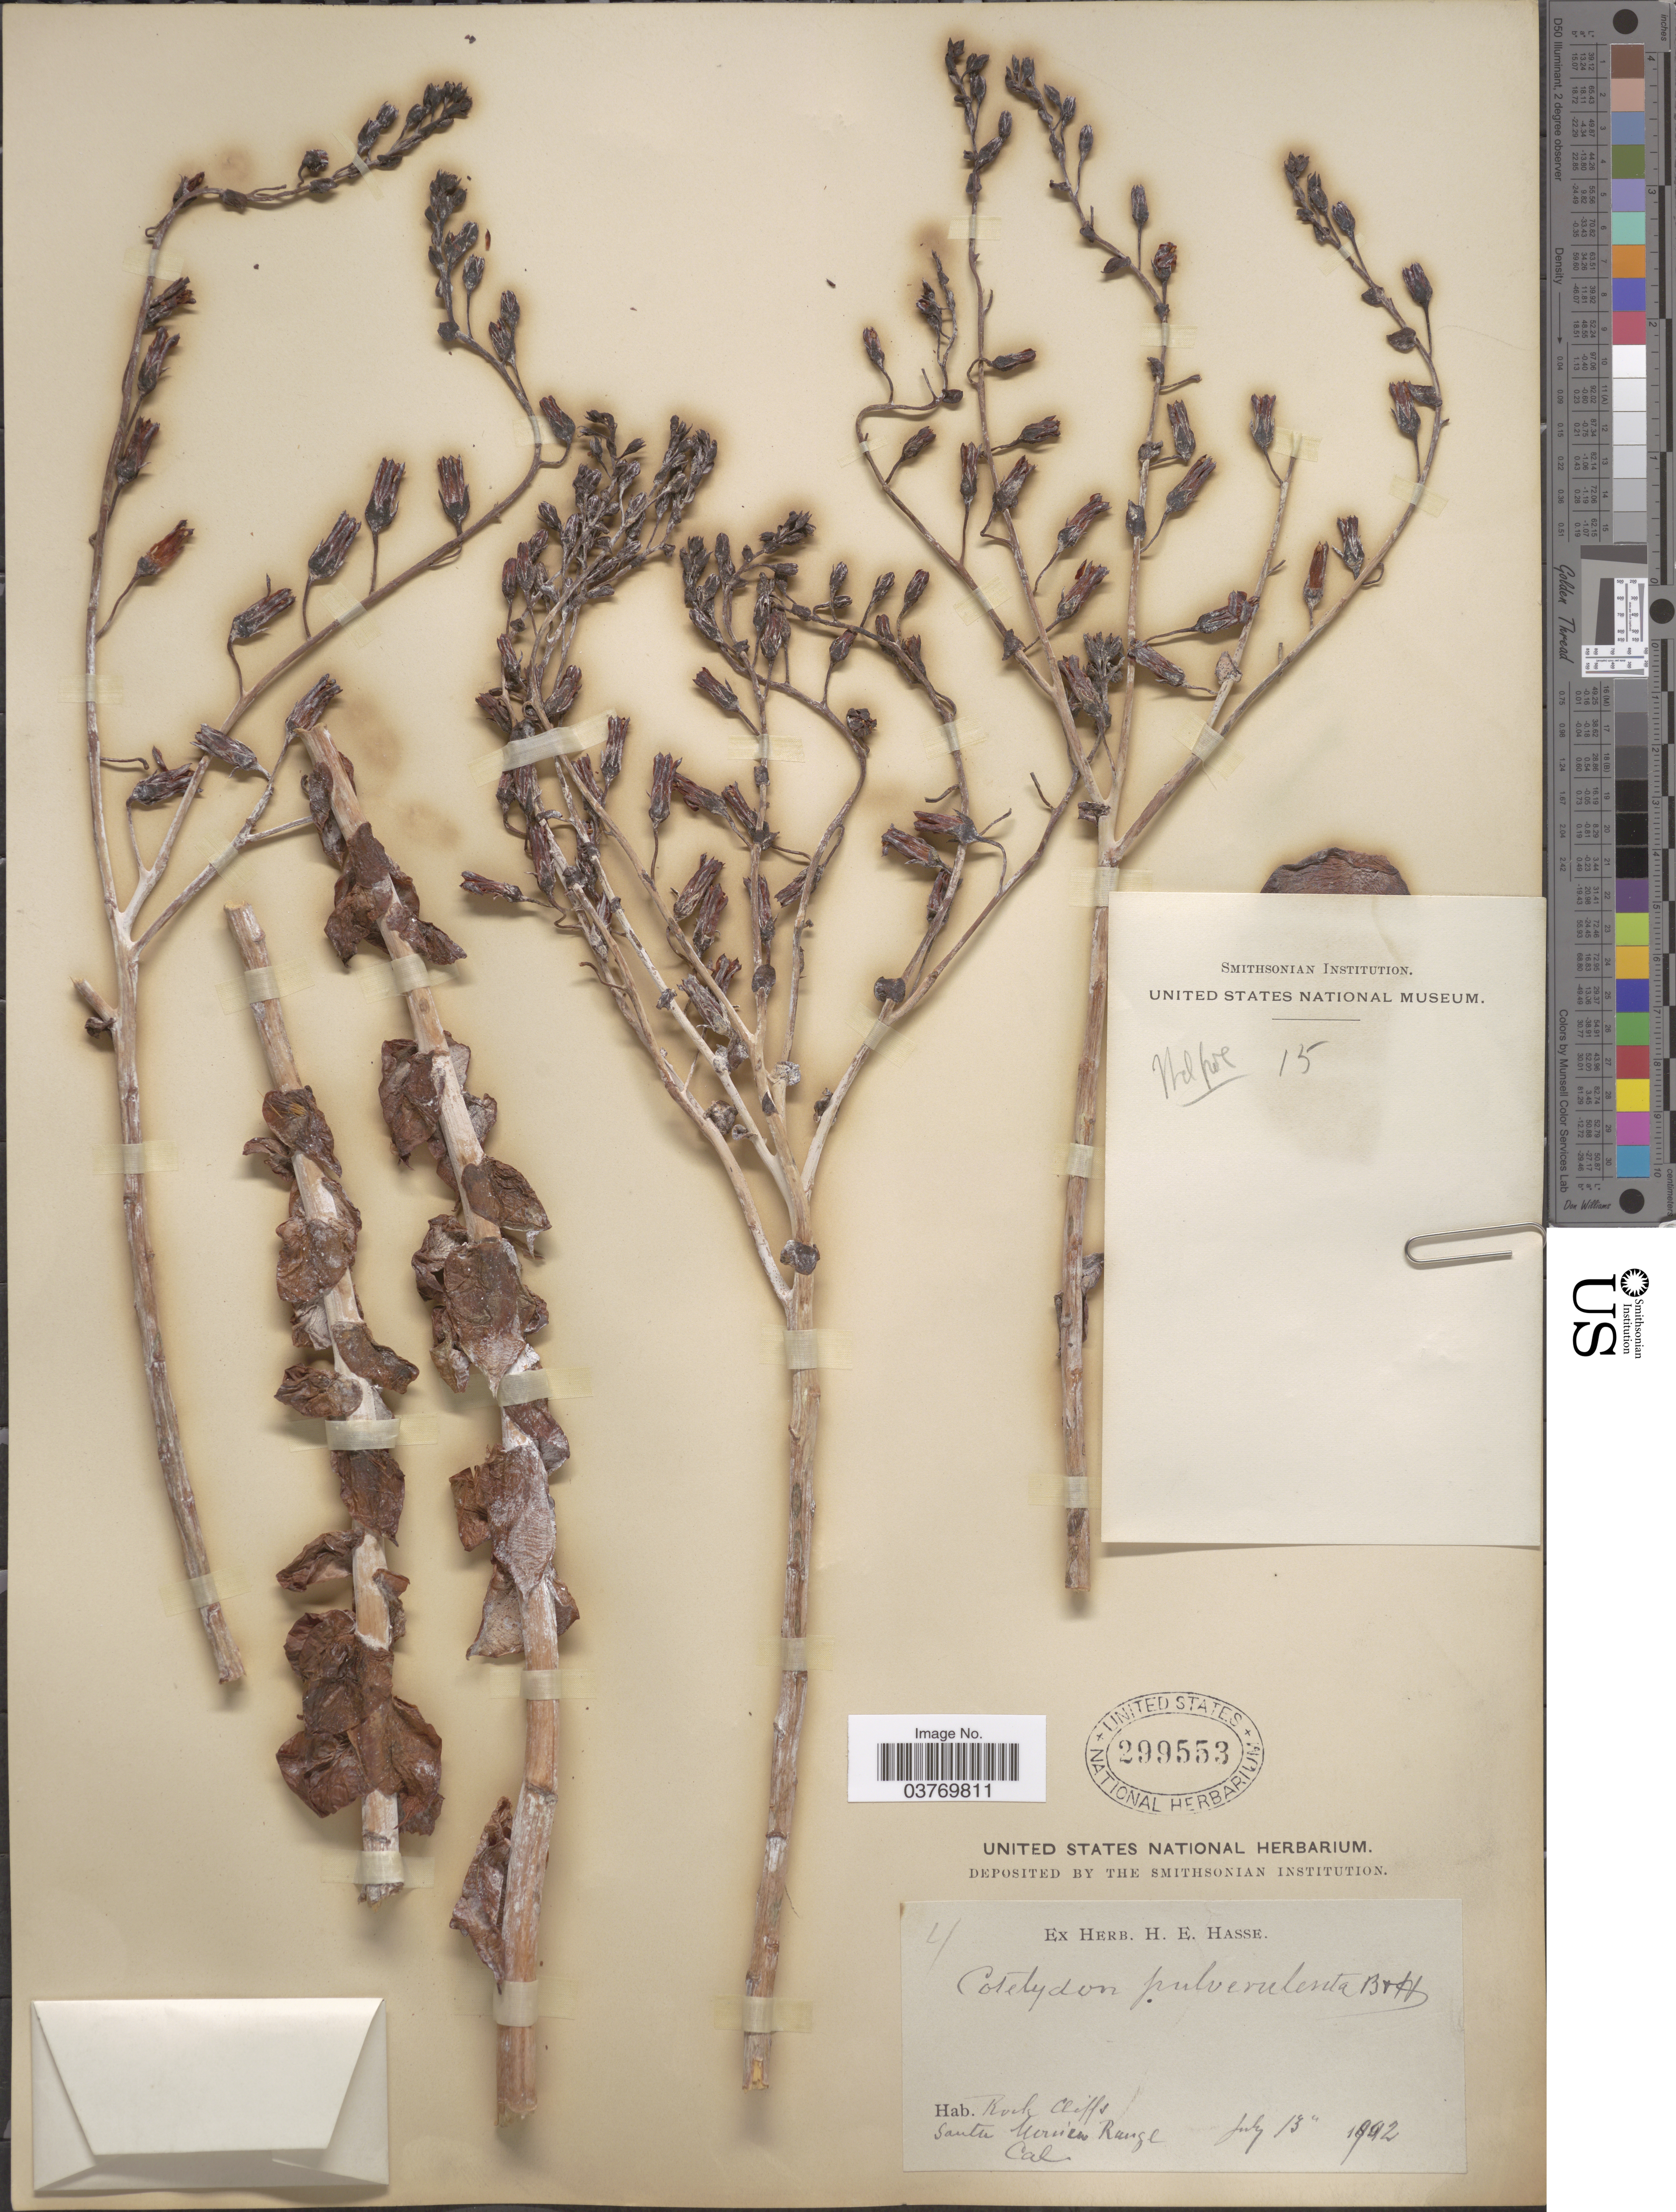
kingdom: Plantae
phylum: Tracheophyta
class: Magnoliopsida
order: Saxifragales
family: Crassulaceae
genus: Dudleya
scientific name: Dudleya pulverulenta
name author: (Nutt.) Britton & Rose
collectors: ex herb. H.E. Hasse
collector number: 4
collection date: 1992-07-13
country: United States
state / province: California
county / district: Los Angeles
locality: Santa Monica Range.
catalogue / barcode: US 299553